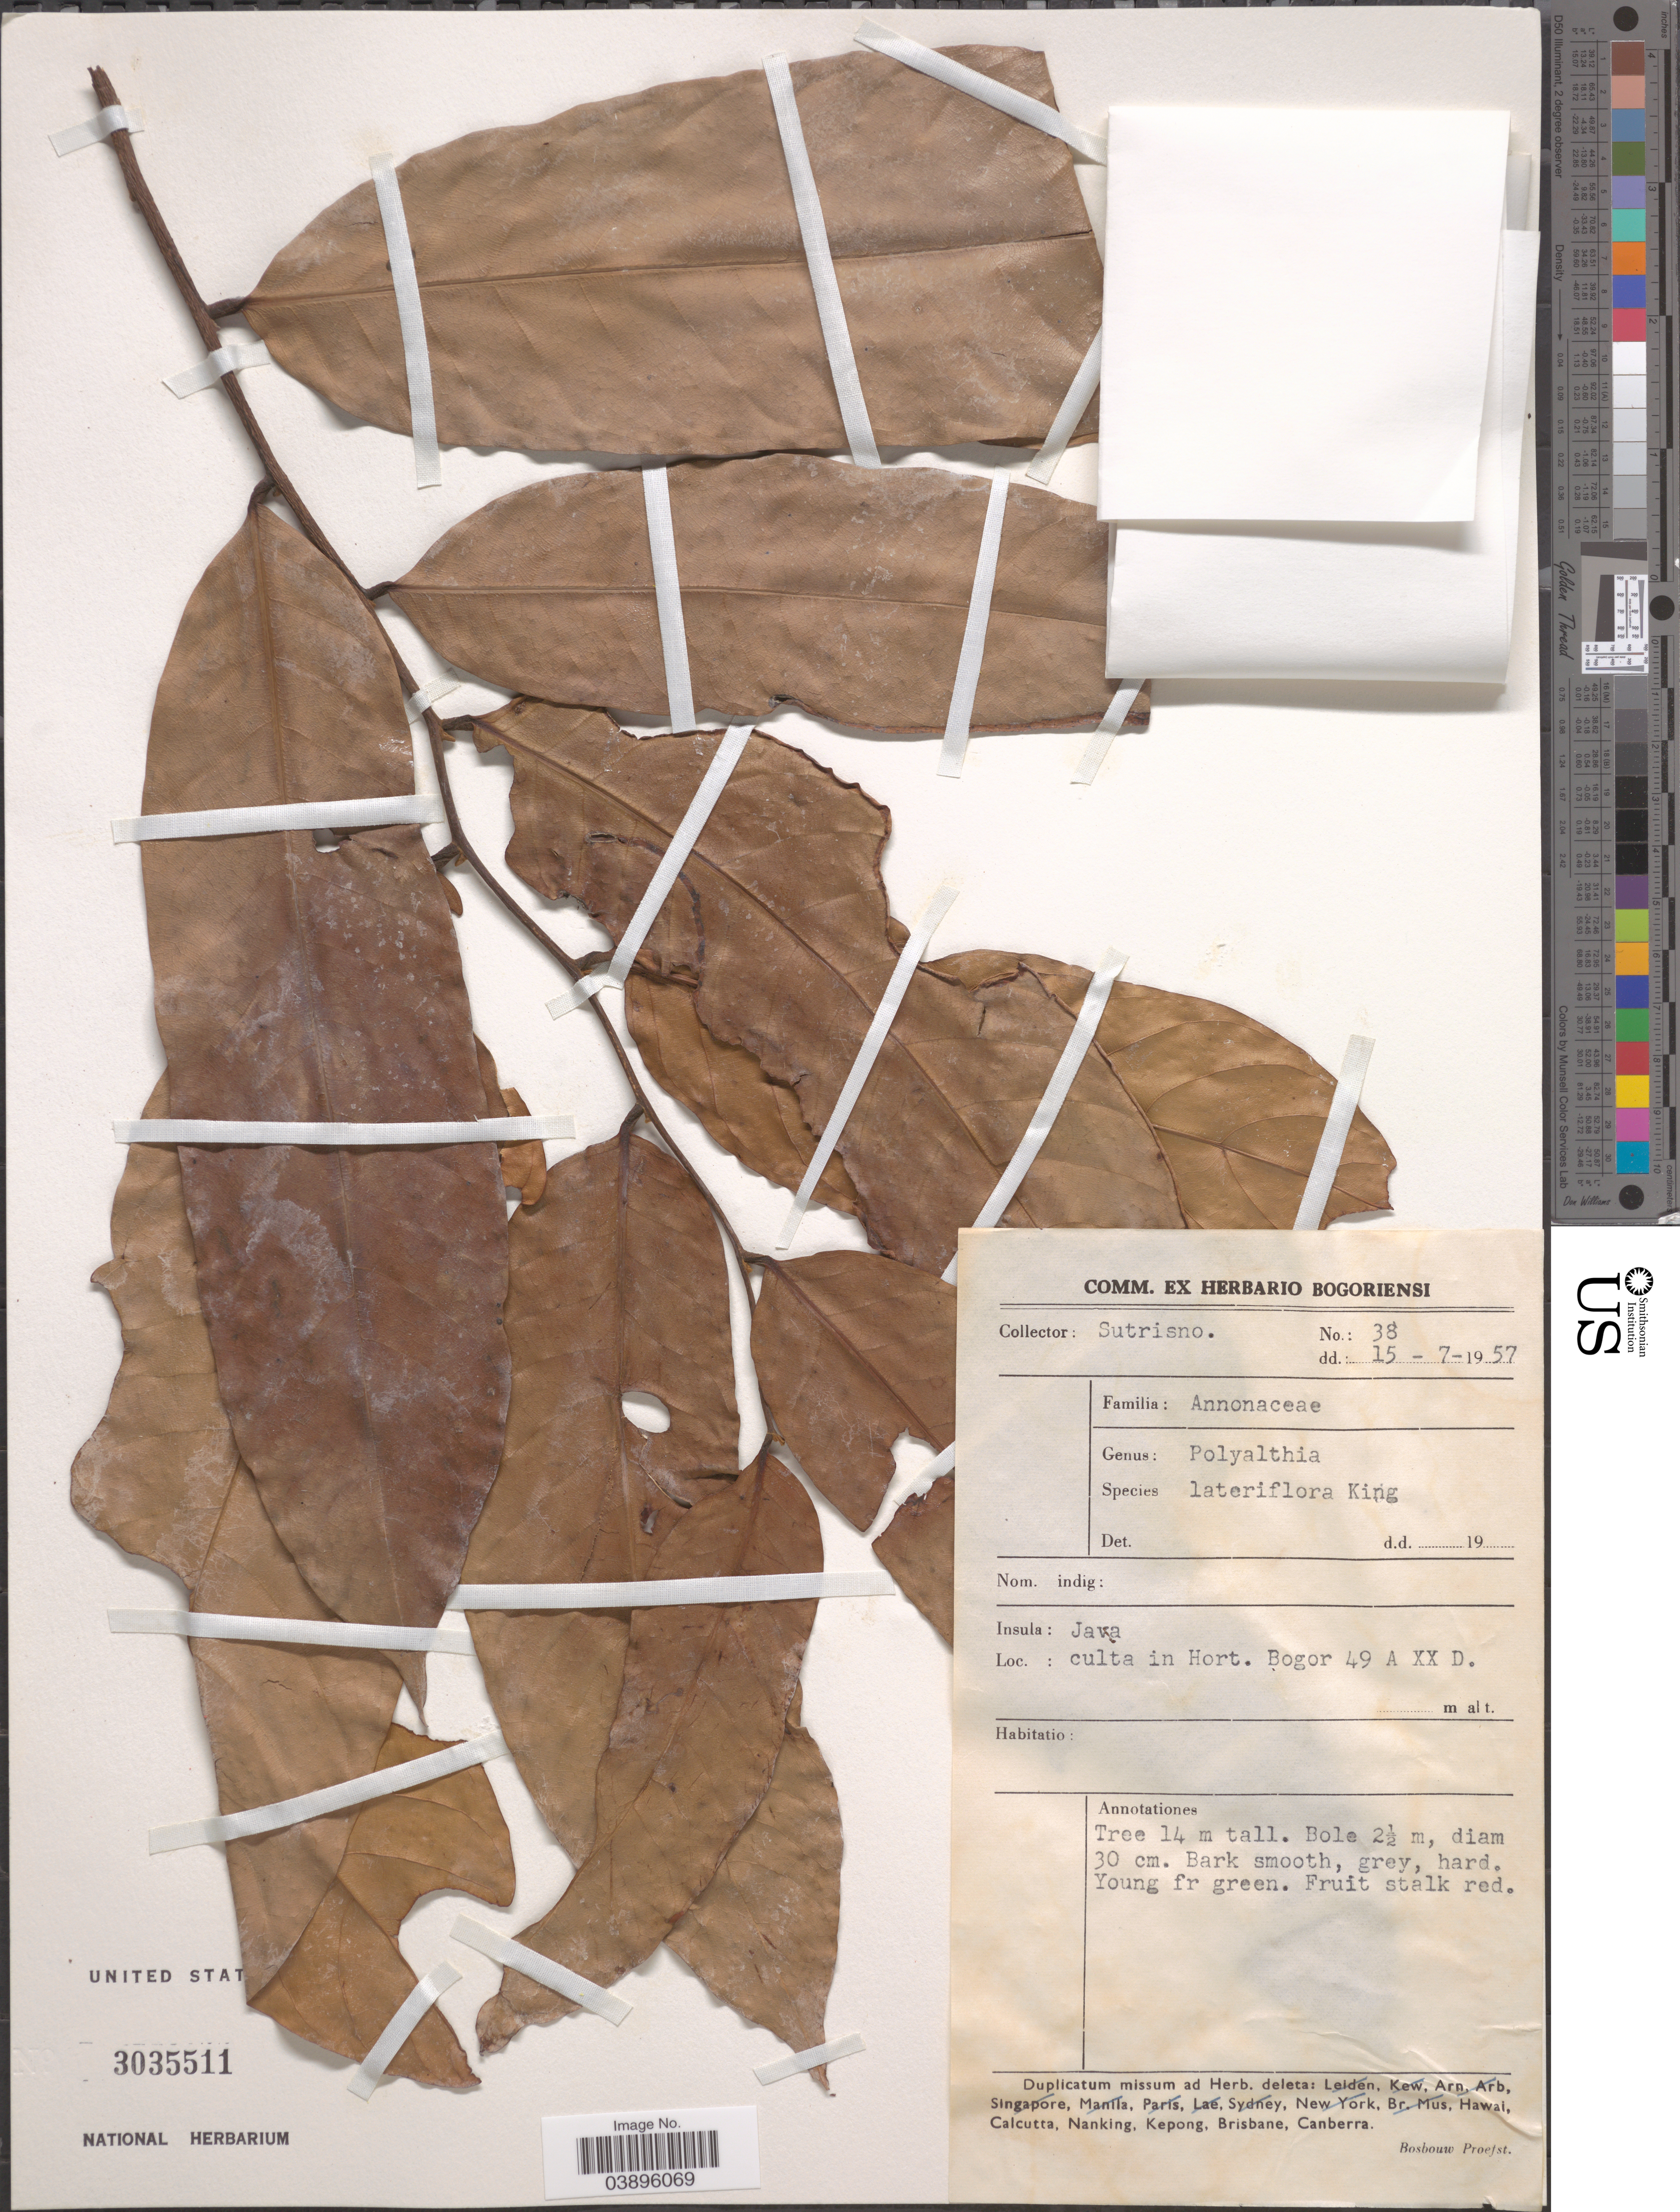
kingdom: Plantae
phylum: Tracheophyta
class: Magnoliopsida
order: Magnoliales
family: Annonaceae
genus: Monoon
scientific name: Monoon lateriflorum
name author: (Blume) Miq.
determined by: Wagner, W. L., (BOT), Smithsonian Institution - National Museum of Natural History (UNITED STATES)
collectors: P. Sutrisno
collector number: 38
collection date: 1957-07-15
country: Indonesia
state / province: Java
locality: Insula: Java. In hort. Bogor 49 A XX D.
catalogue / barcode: US 3035511